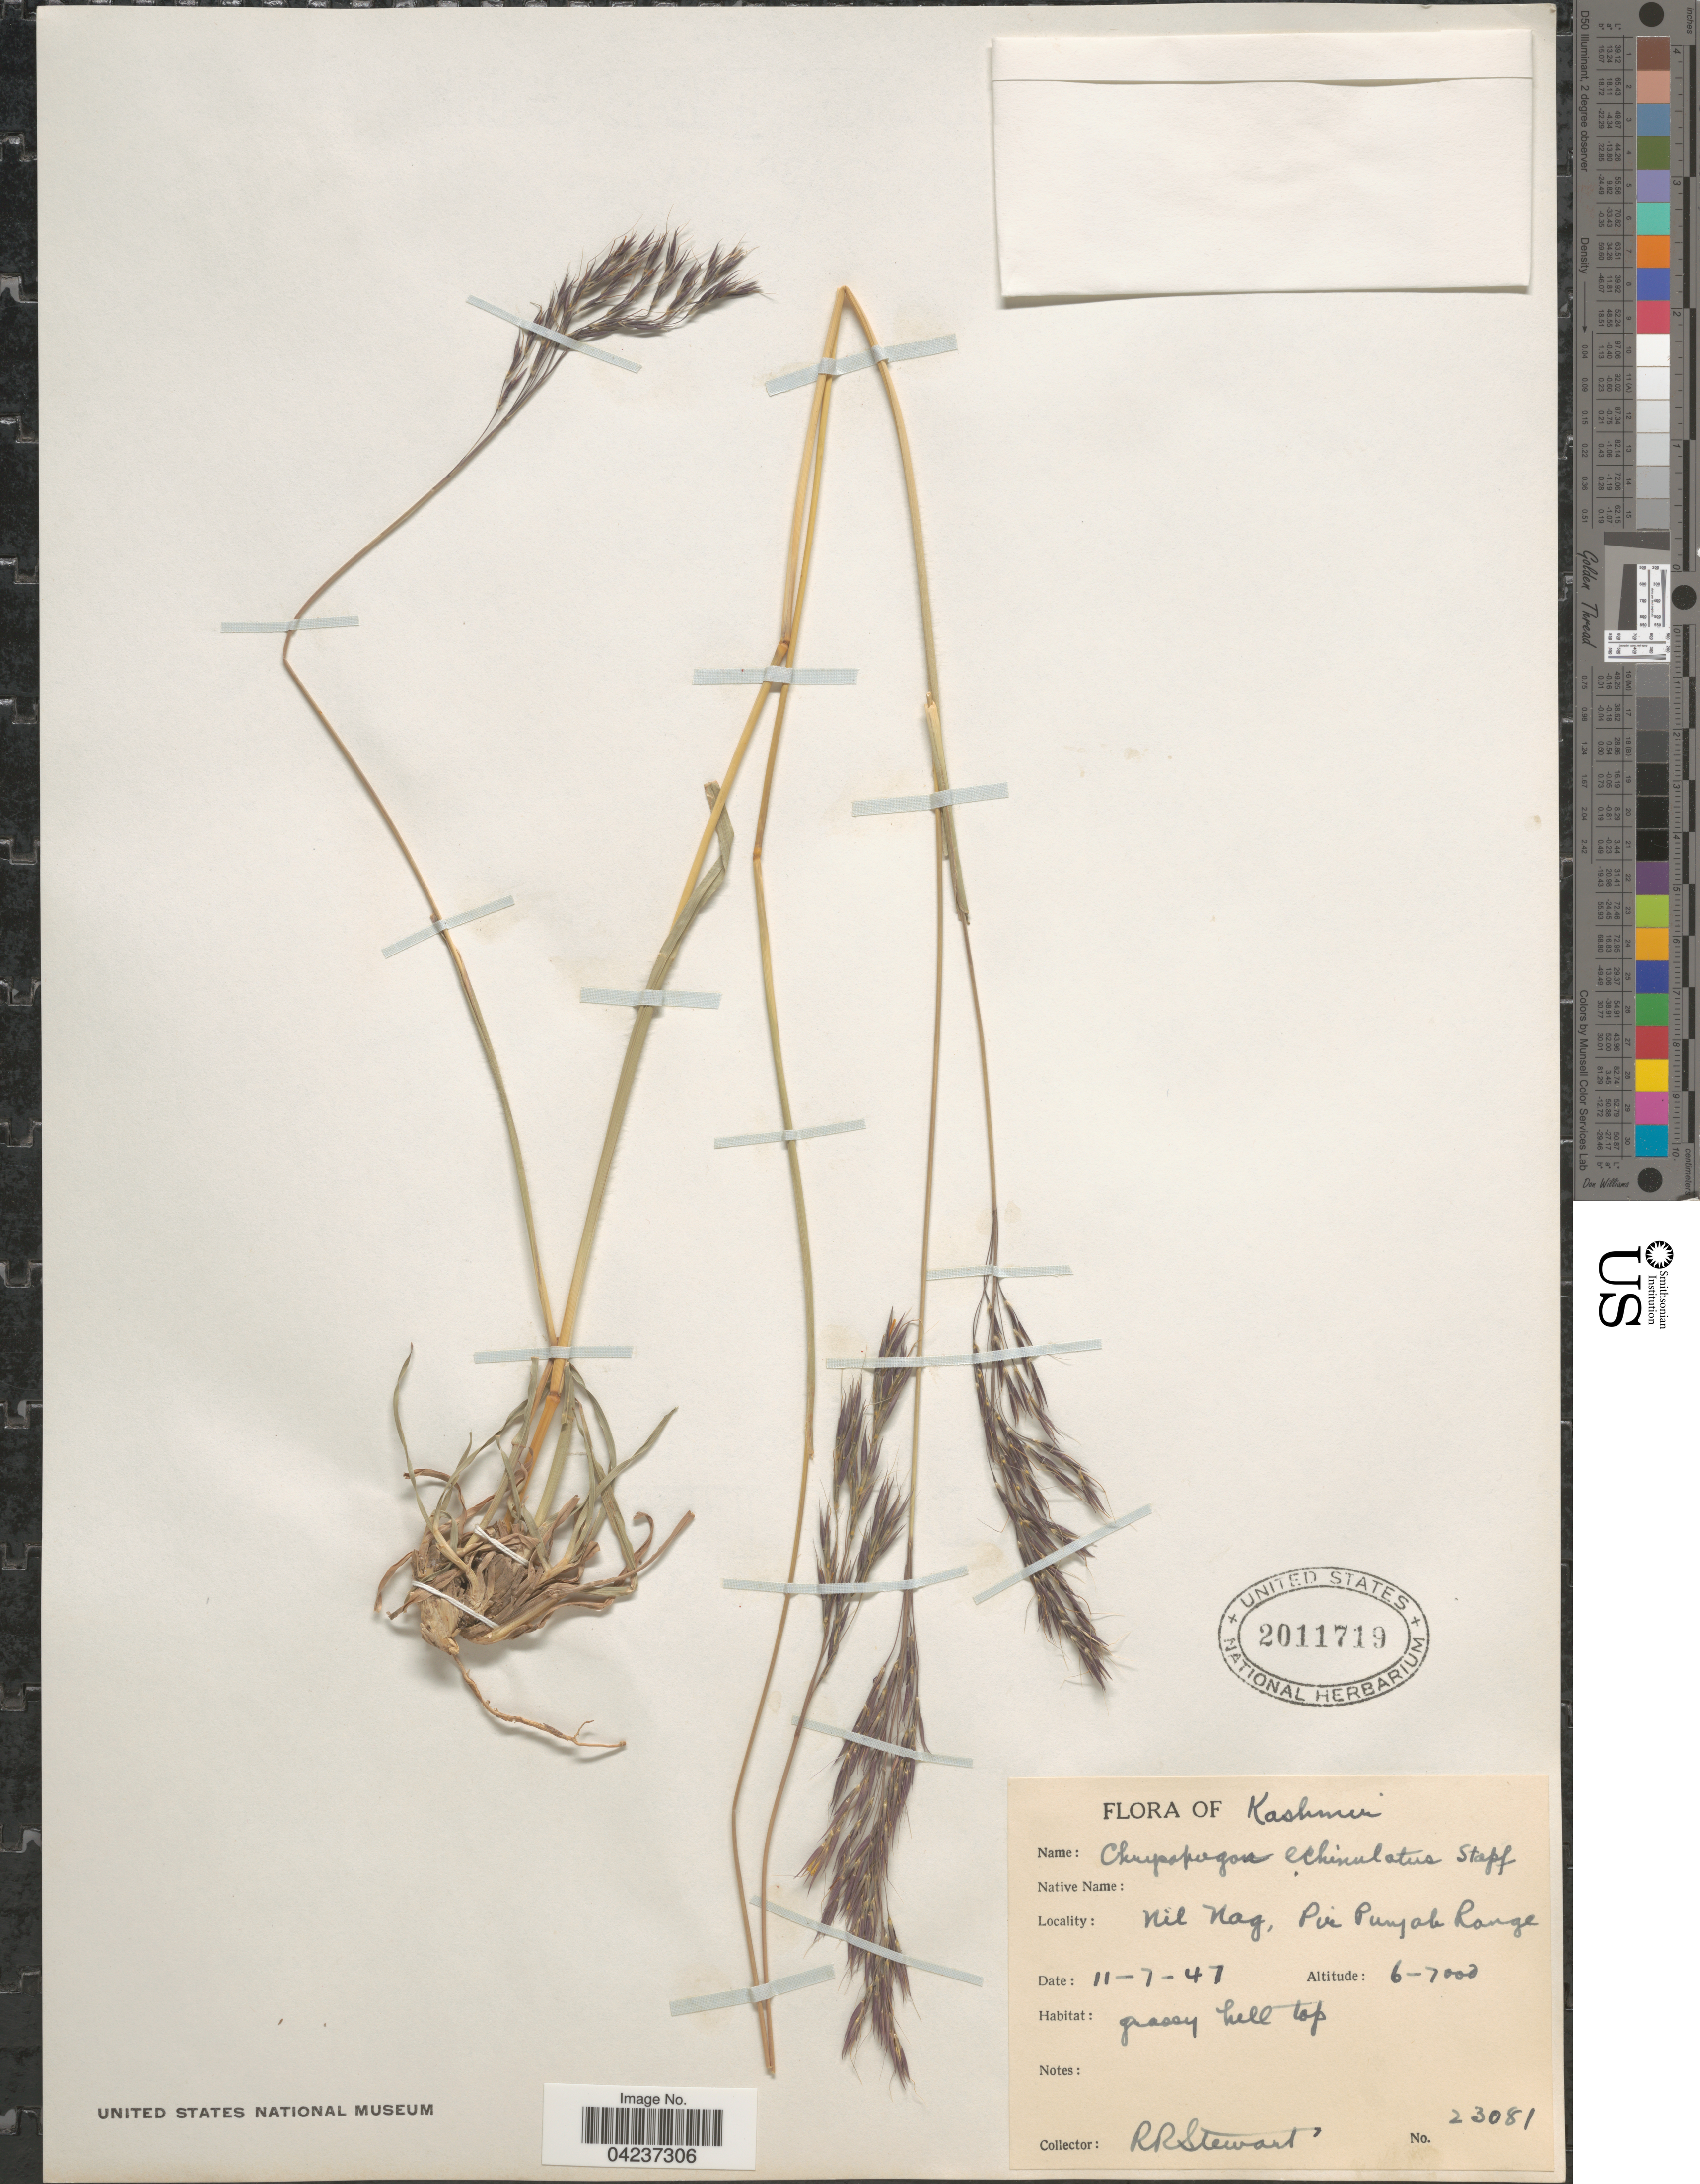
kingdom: Plantae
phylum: Tracheophyta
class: Liliopsida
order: Poales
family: Poaceae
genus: Chrysopogon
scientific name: Chrysopogon hackelii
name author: (Hook. f.) C.E.C. Fisch.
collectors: R. Stewart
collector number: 23081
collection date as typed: Transcribed d/m/y: 11/7/47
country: India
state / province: Jammu and Kashmir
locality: Kashmir. Nil Nag, Pir Punjab Range.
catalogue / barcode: US 2011719